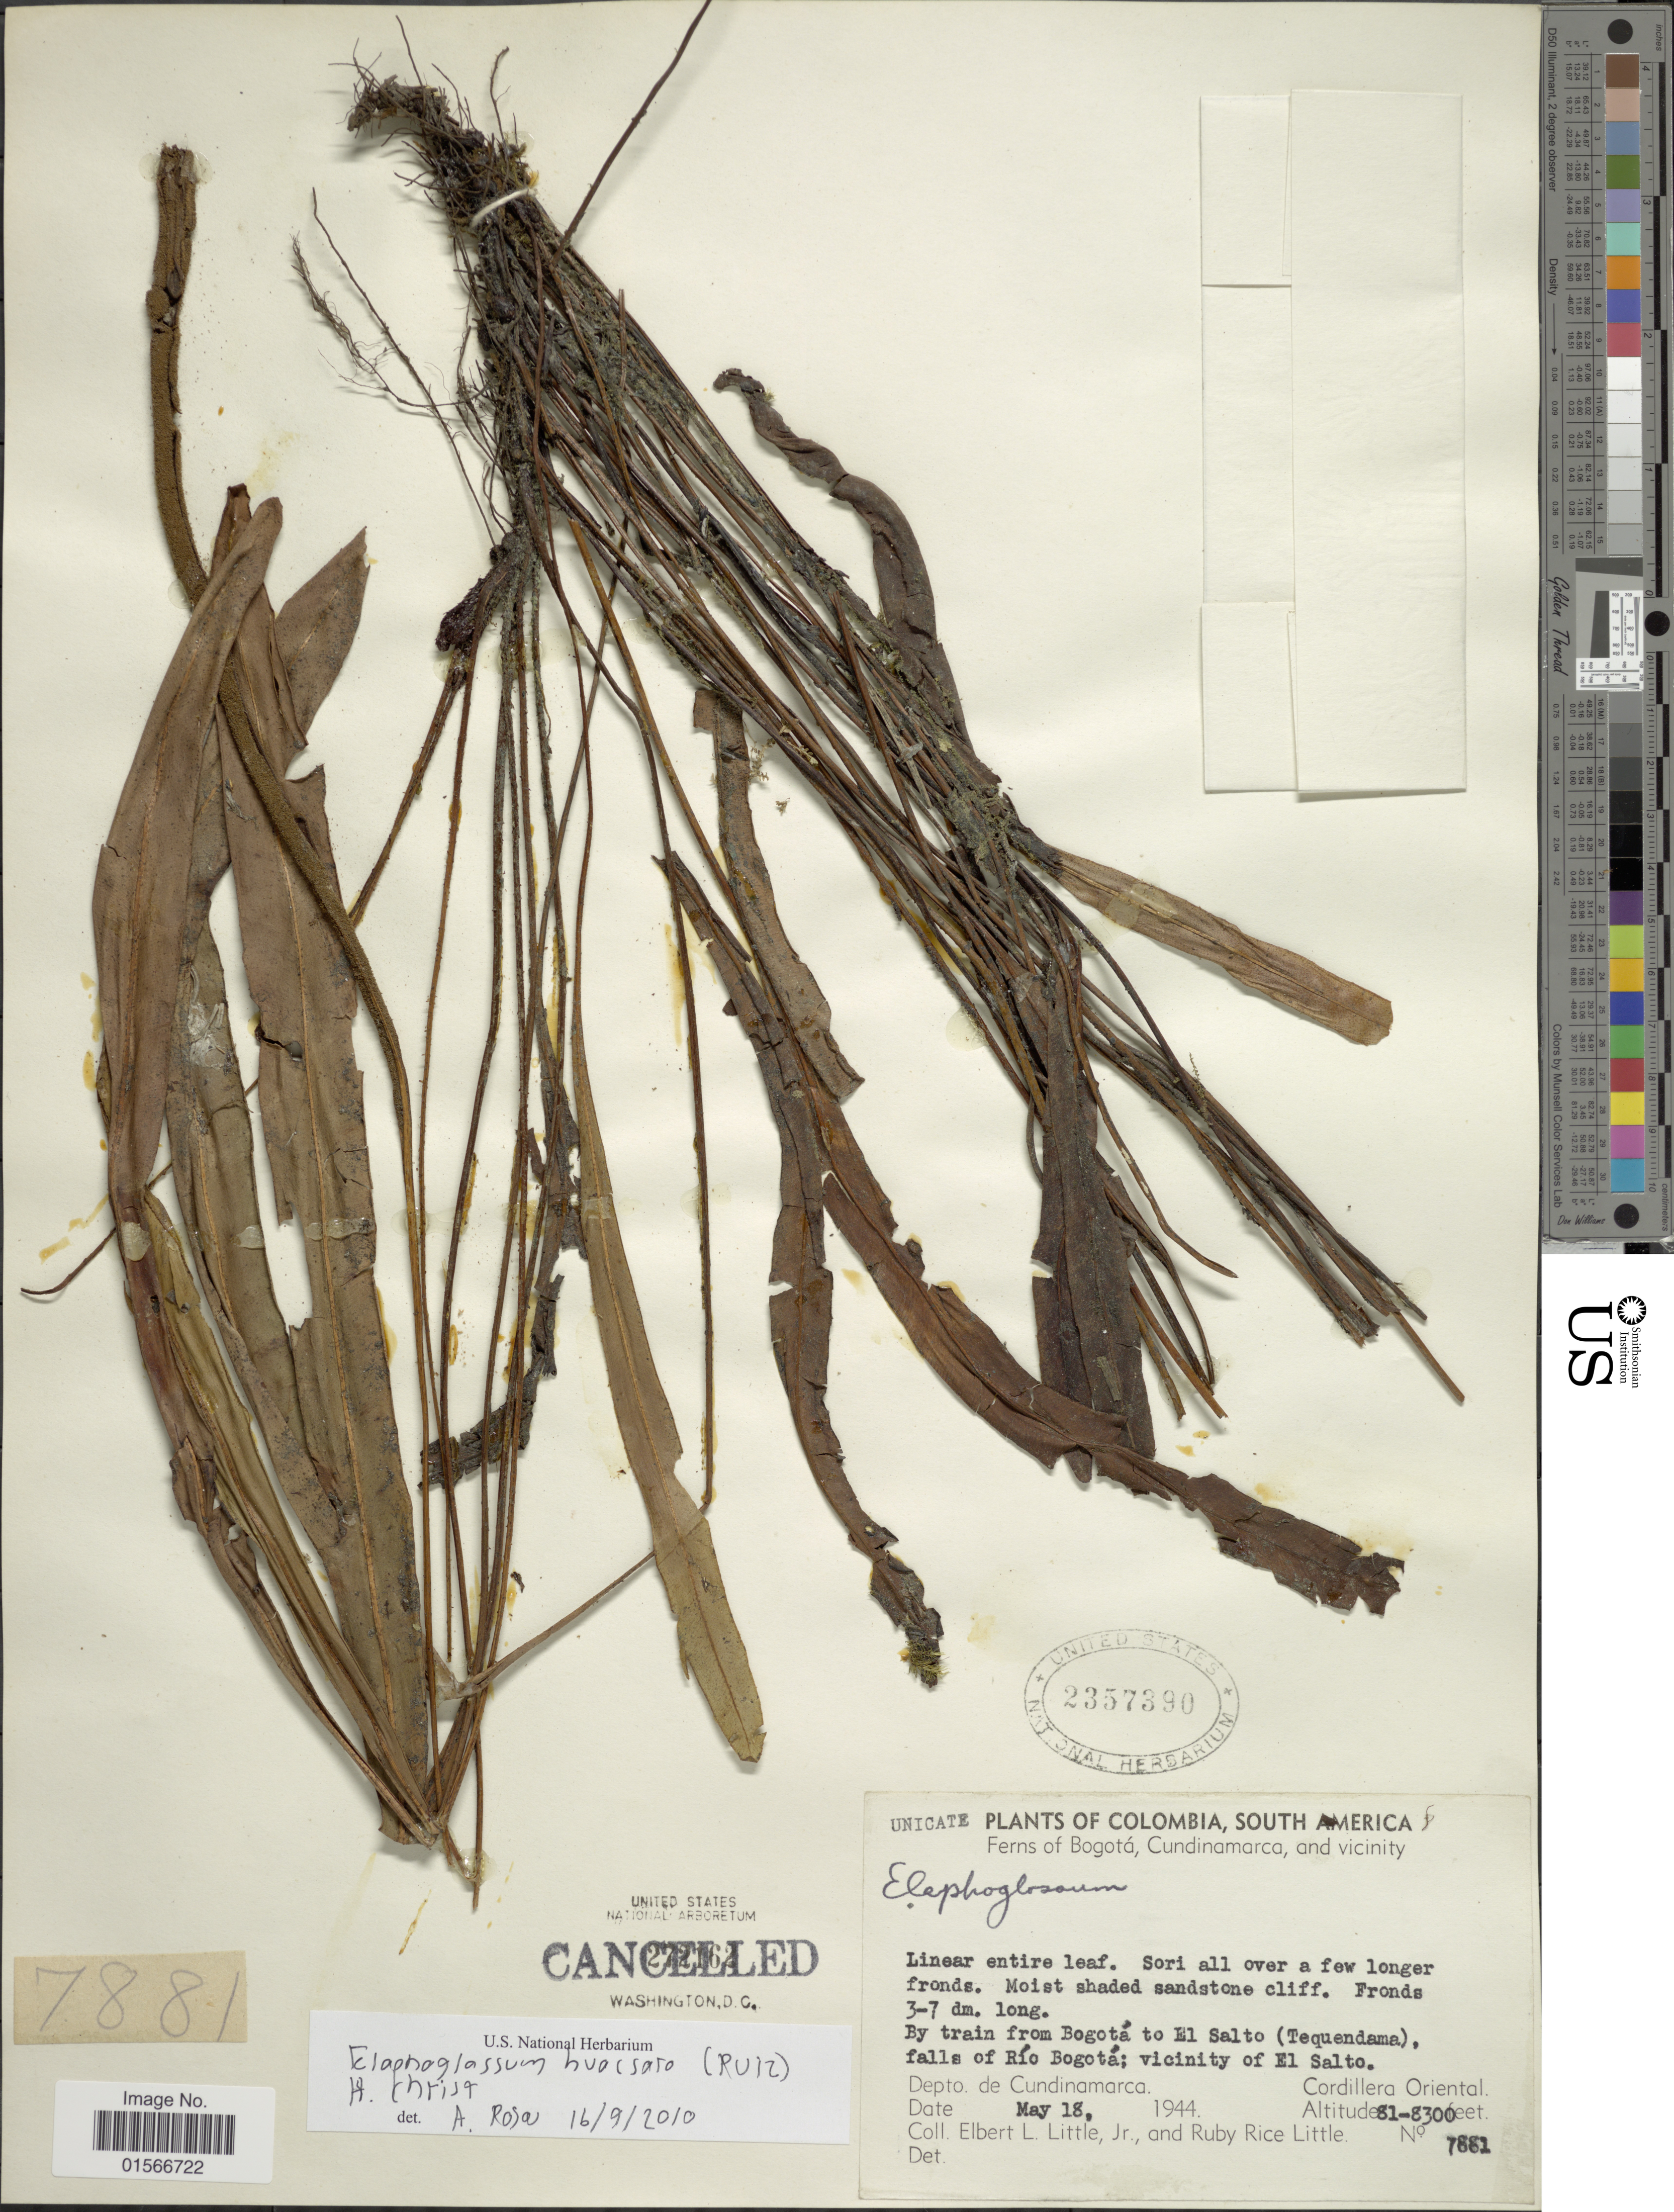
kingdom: Plantae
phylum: Tracheophyta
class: Polypodiopsida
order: Polypodiales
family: Dryopteridaceae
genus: Elaphoglossum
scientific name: Elaphoglossum huacsaro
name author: (Ruiz) Christ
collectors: E. L. Little & R. R. Little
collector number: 7881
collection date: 1944-05-18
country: Colombia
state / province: Cundinamarca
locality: Ferns of Bogotá, and vicinity, By train from Bogotá to El Salto (Tequendama), falls of Río Bogotá; vicinity of El Salto, Depto de Cundinamarca, Cordillera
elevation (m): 8100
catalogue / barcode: US 2357390